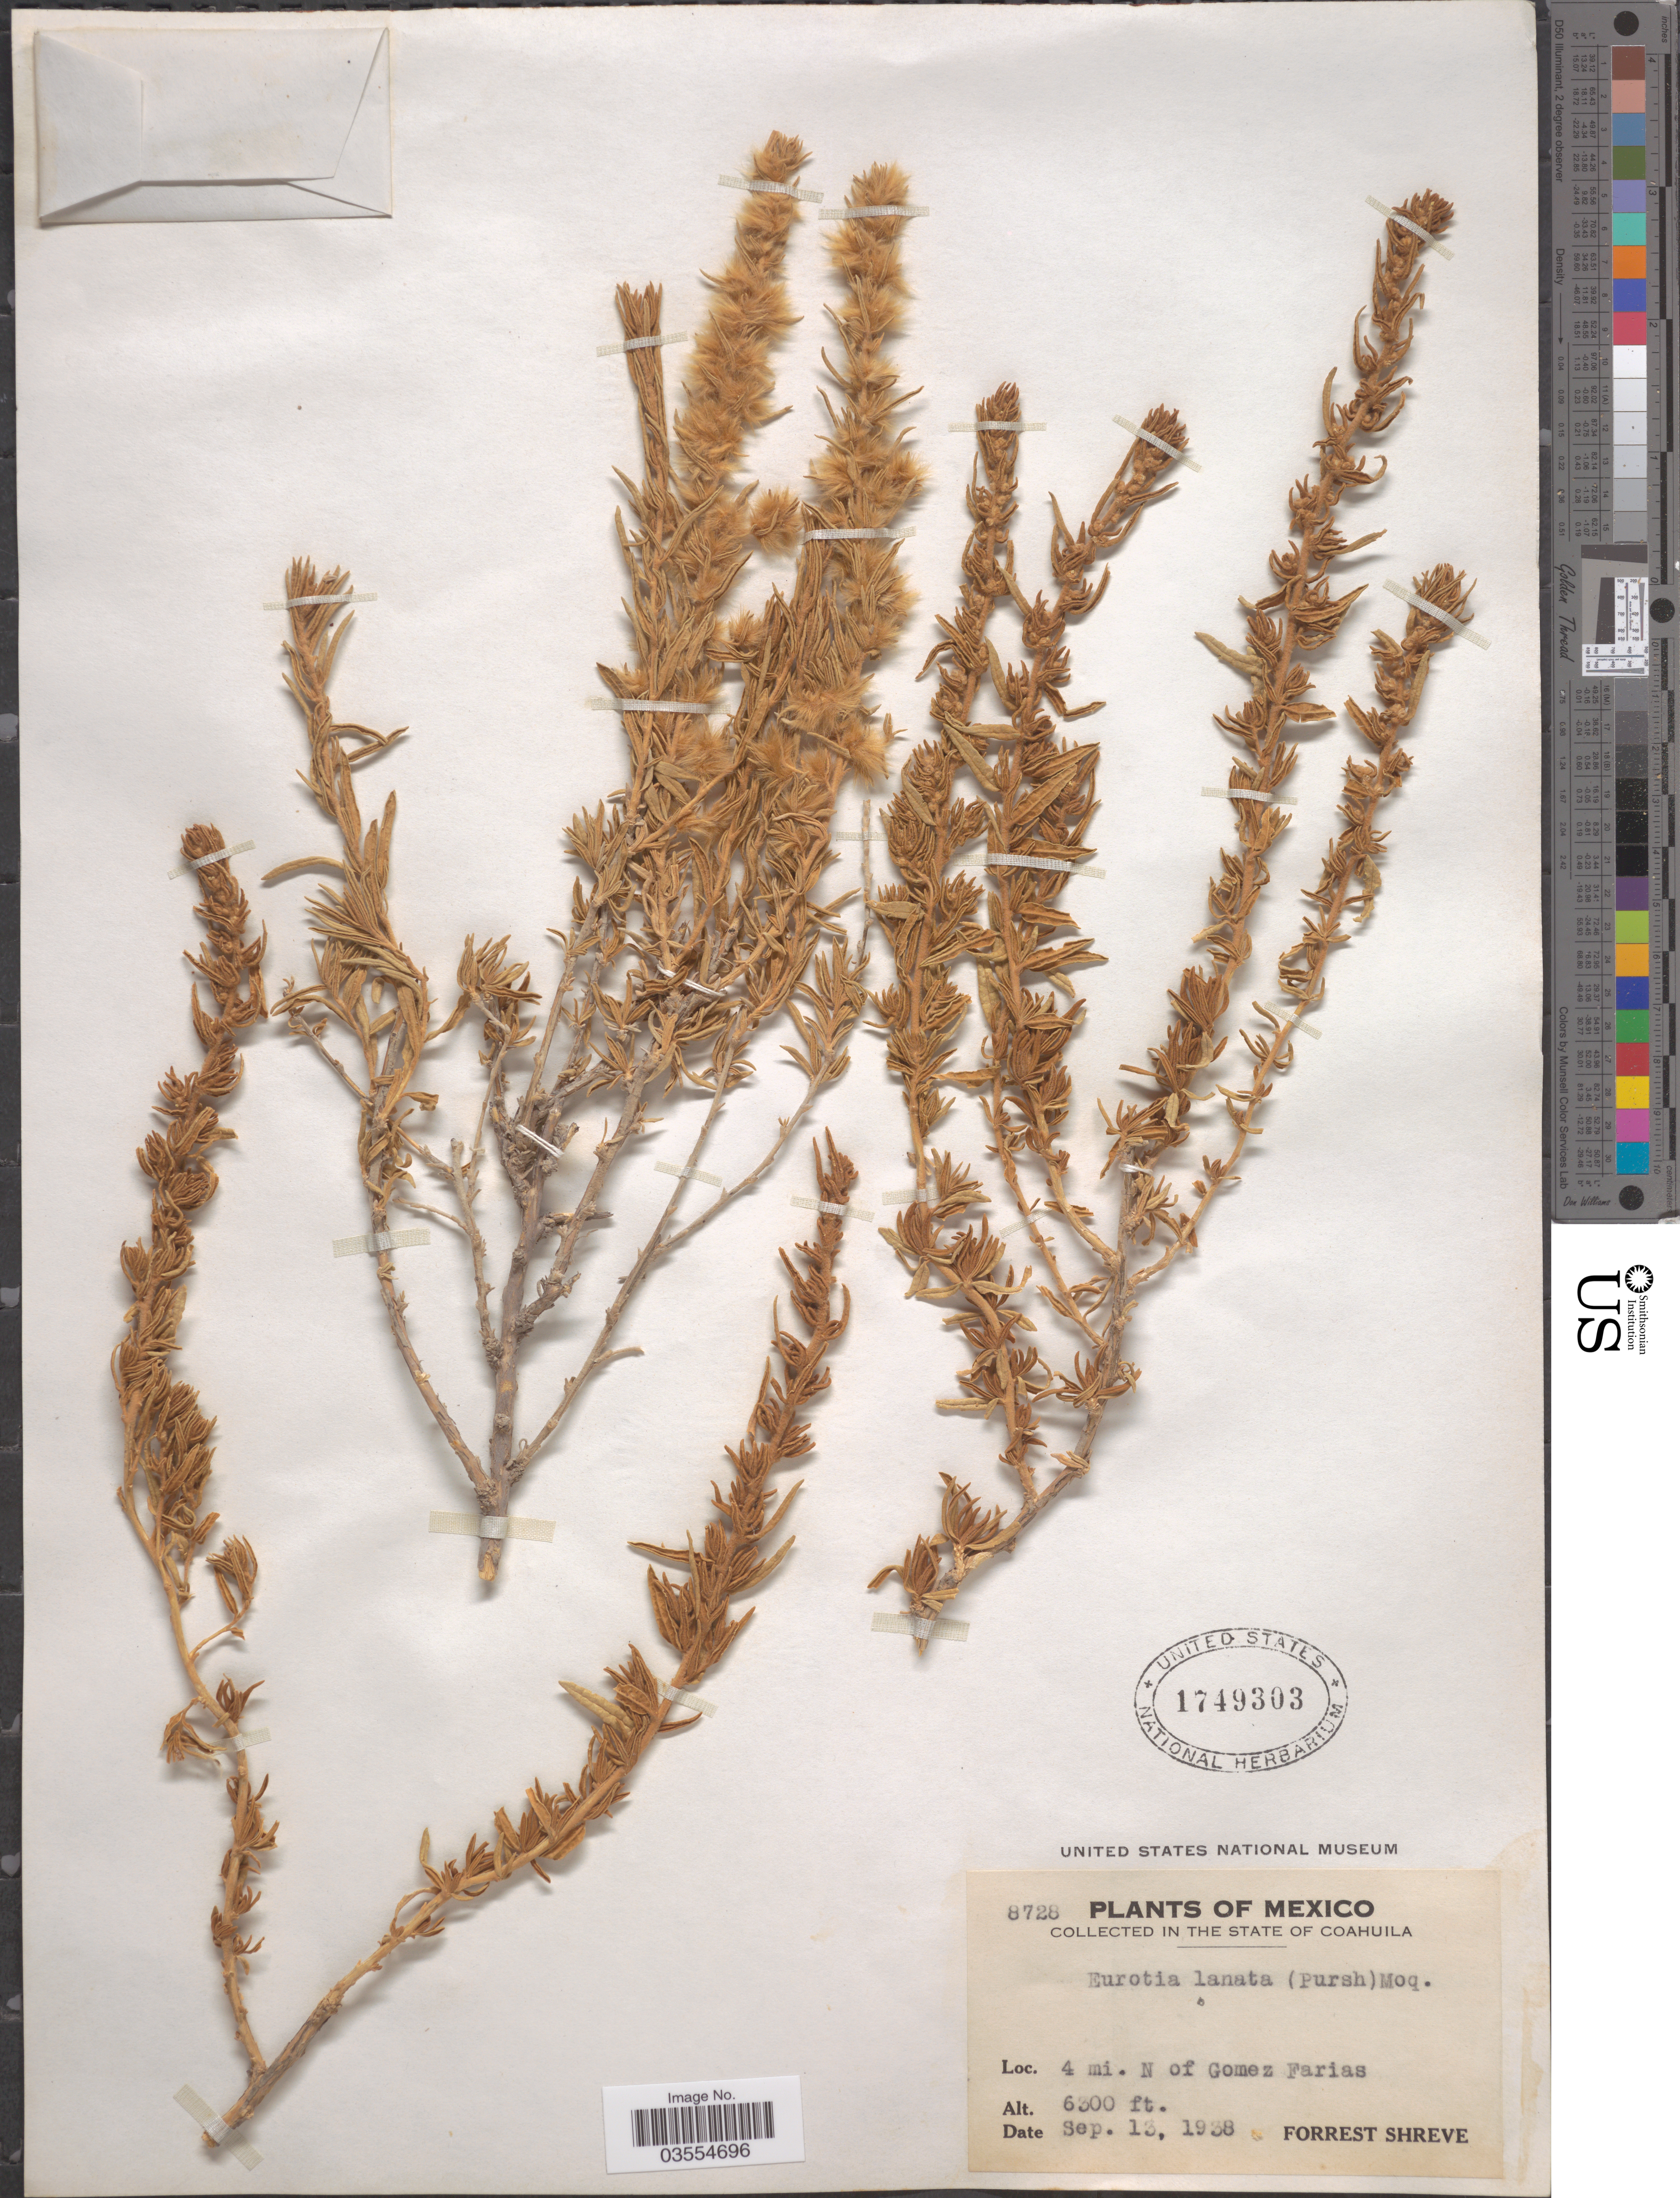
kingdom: Plantae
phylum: Tracheophyta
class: Magnoliopsida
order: Caryophyllales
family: Amaranthaceae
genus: Krascheninnikovia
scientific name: Krascheninnikovia lanata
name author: (Pursh) A. Meeuse & A.Smit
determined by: U.S. National Herbarium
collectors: F. Shreve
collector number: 8728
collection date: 1938-09-13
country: Mexico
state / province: Coahuila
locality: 4 mi. N of Gomez Farias.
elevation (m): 1920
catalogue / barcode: US 1749303